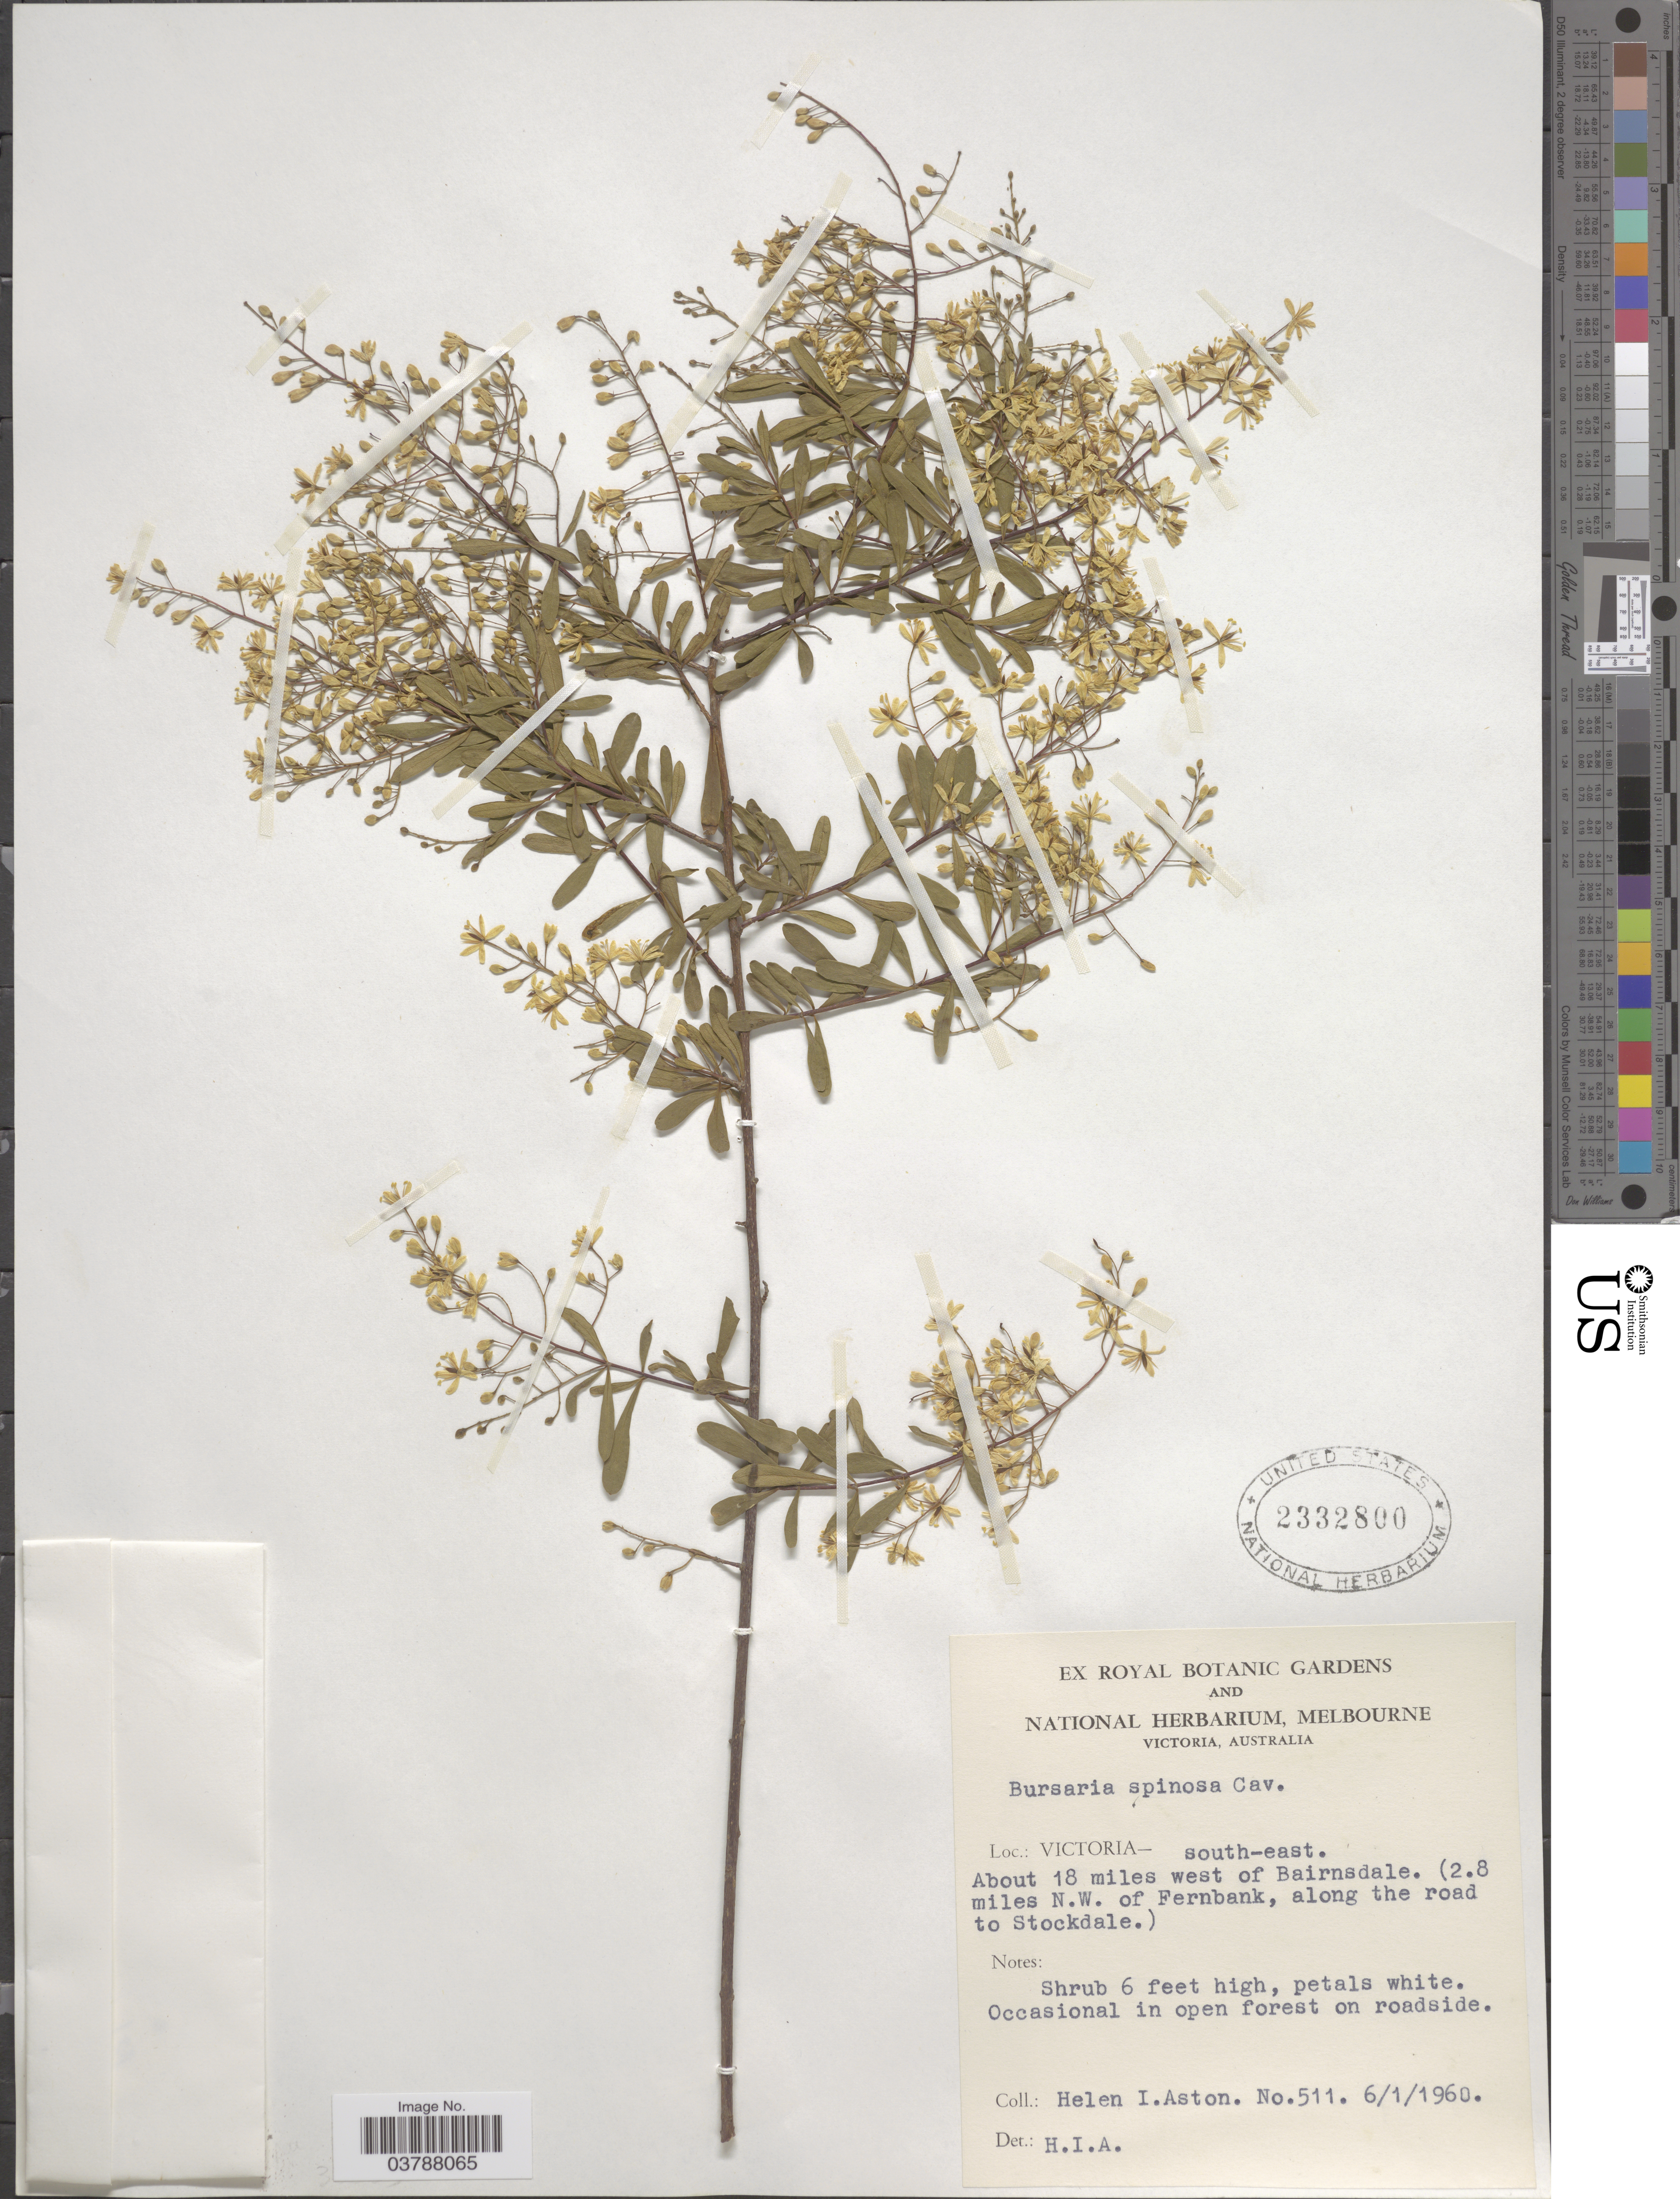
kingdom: Plantae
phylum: Tracheophyta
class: Magnoliopsida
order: Apiales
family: Pittosporaceae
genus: Bursaria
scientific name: Bursaria spinosa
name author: Cav.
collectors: H. I. Aston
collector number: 511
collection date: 1960-01-06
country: Australia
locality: Victoria - south-east. About 18 miles west of Bairnsdale. (2.8 miles N.W. of Fernbank, along the road to Stockdale).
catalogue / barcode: US 2332800